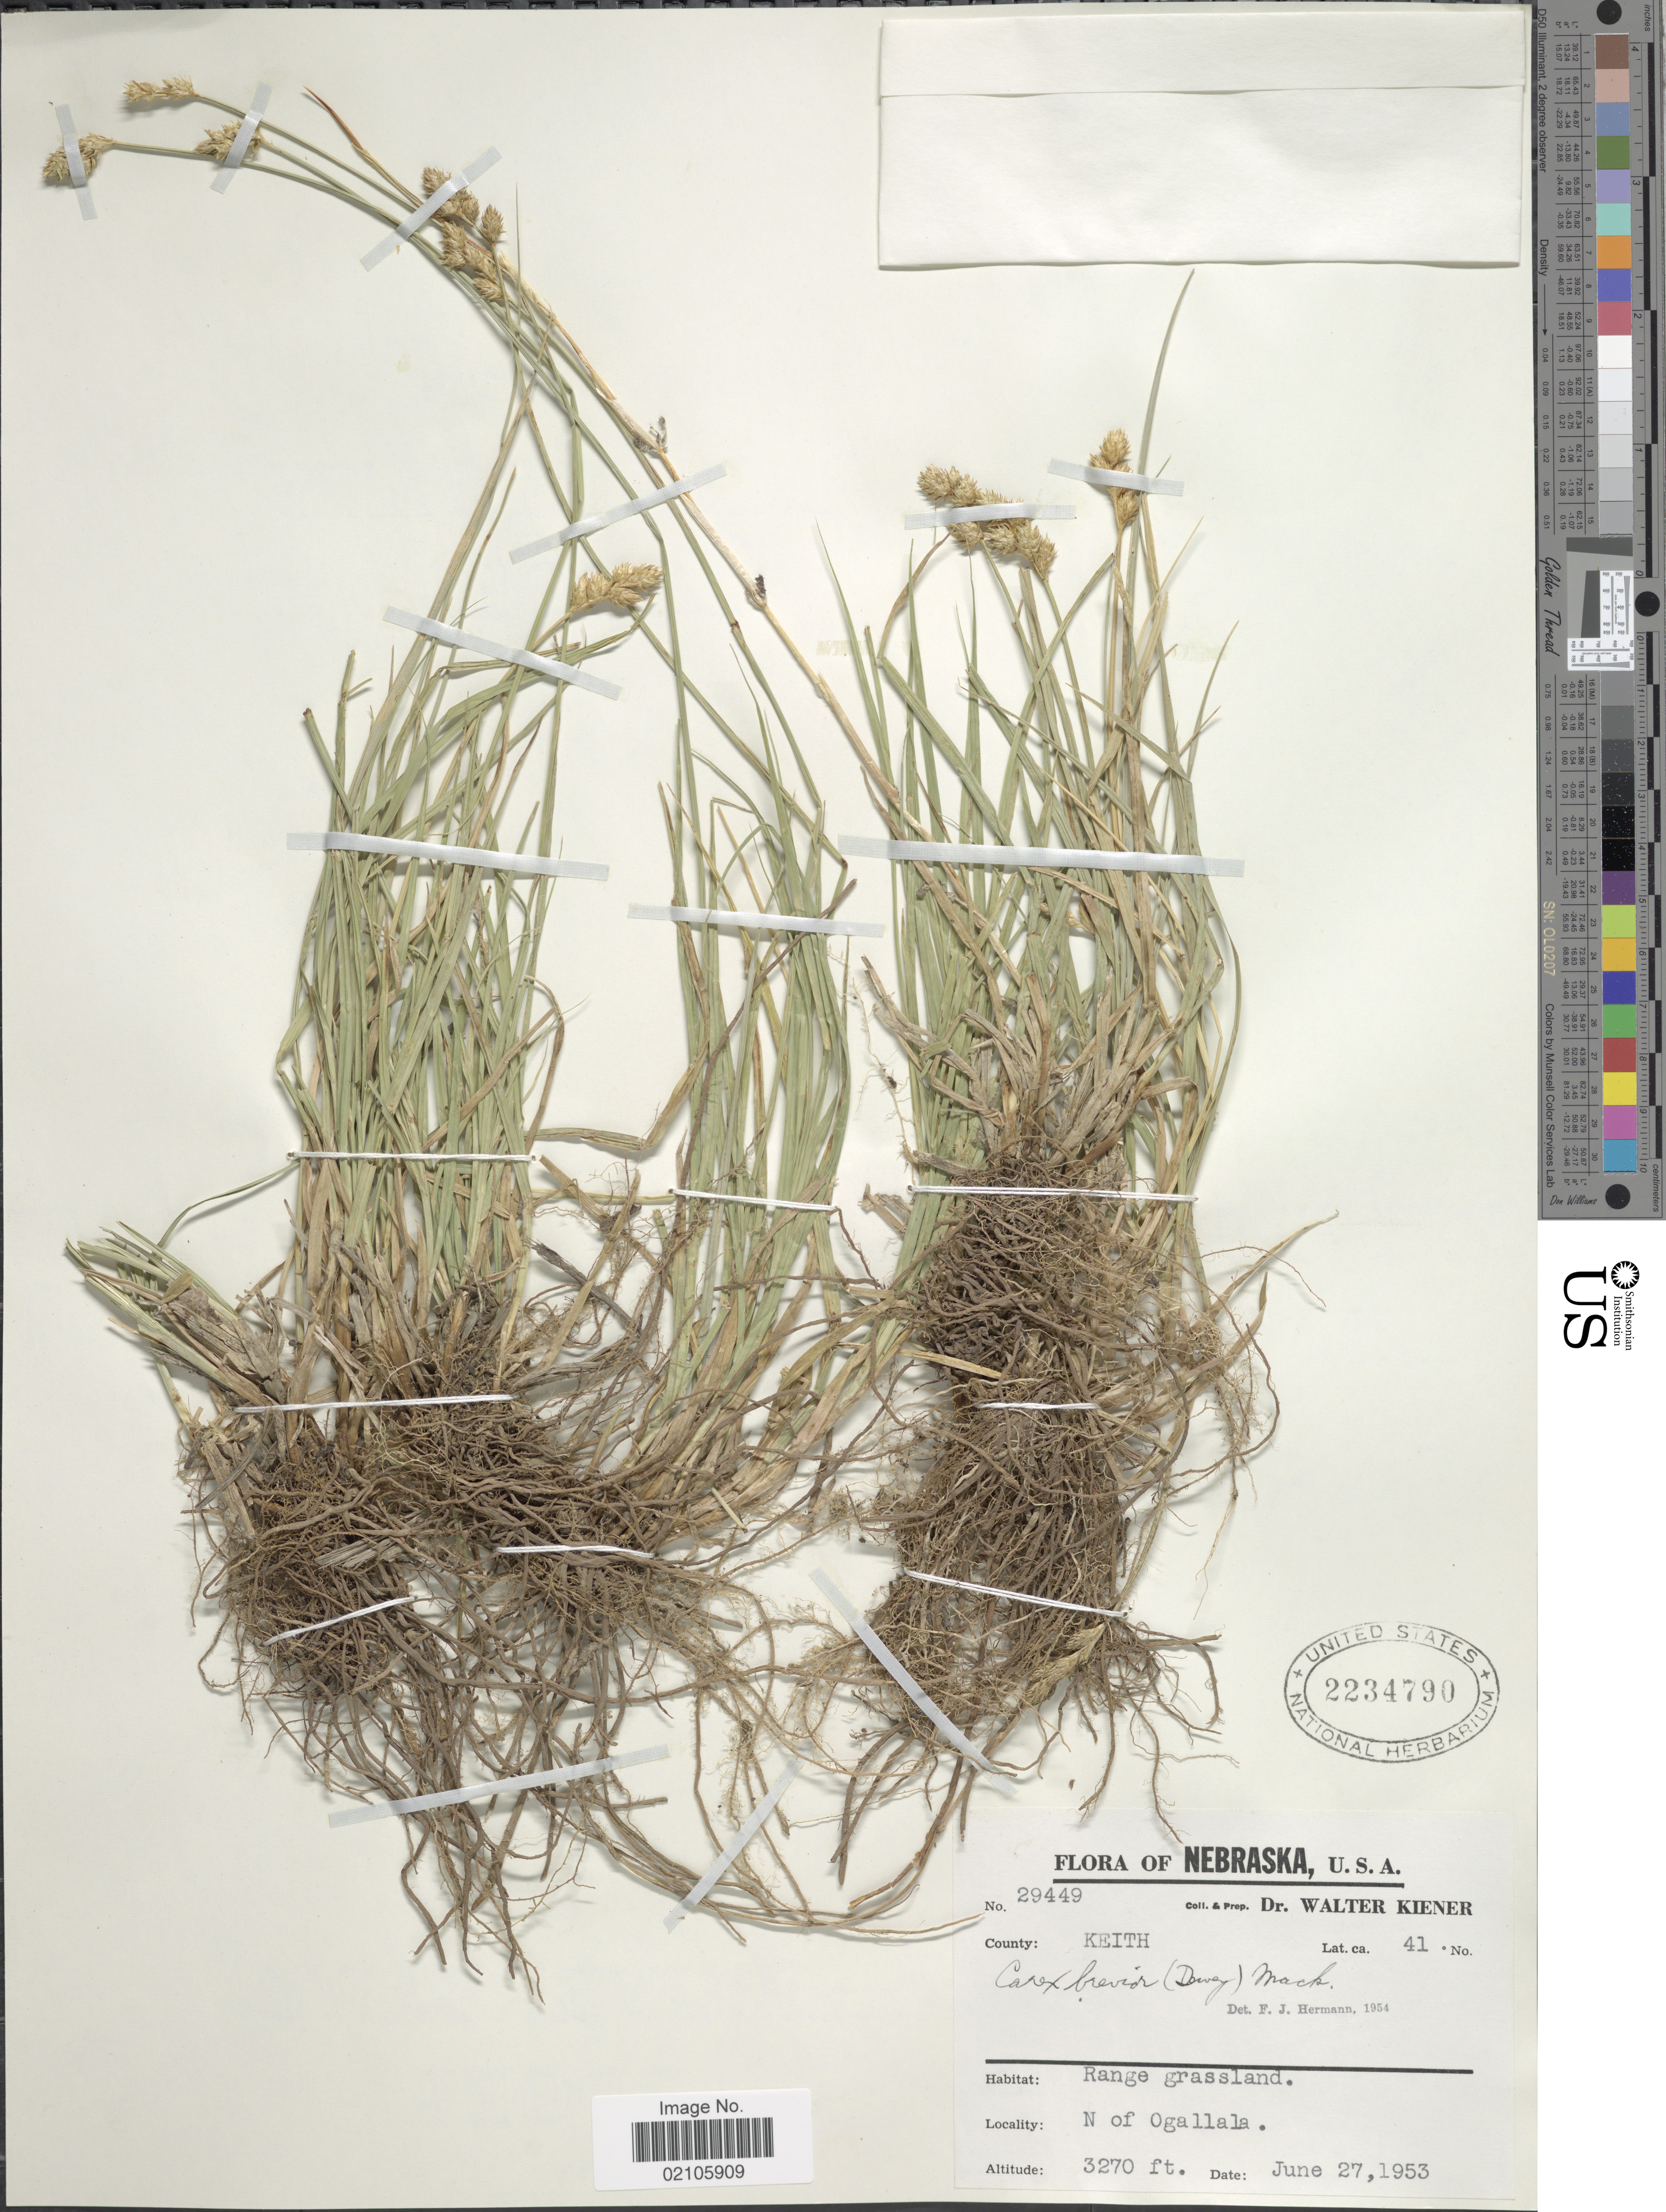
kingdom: Plantae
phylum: Tracheophyta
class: Liliopsida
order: Poales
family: Cyperaceae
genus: Carex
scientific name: Carex brevior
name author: (Dewey) Mack. ex Lunell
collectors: W. Kiener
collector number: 29449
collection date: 1953-06-27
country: United States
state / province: Nebraska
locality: County Keith. N of Ogallala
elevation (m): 997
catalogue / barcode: US 2234790